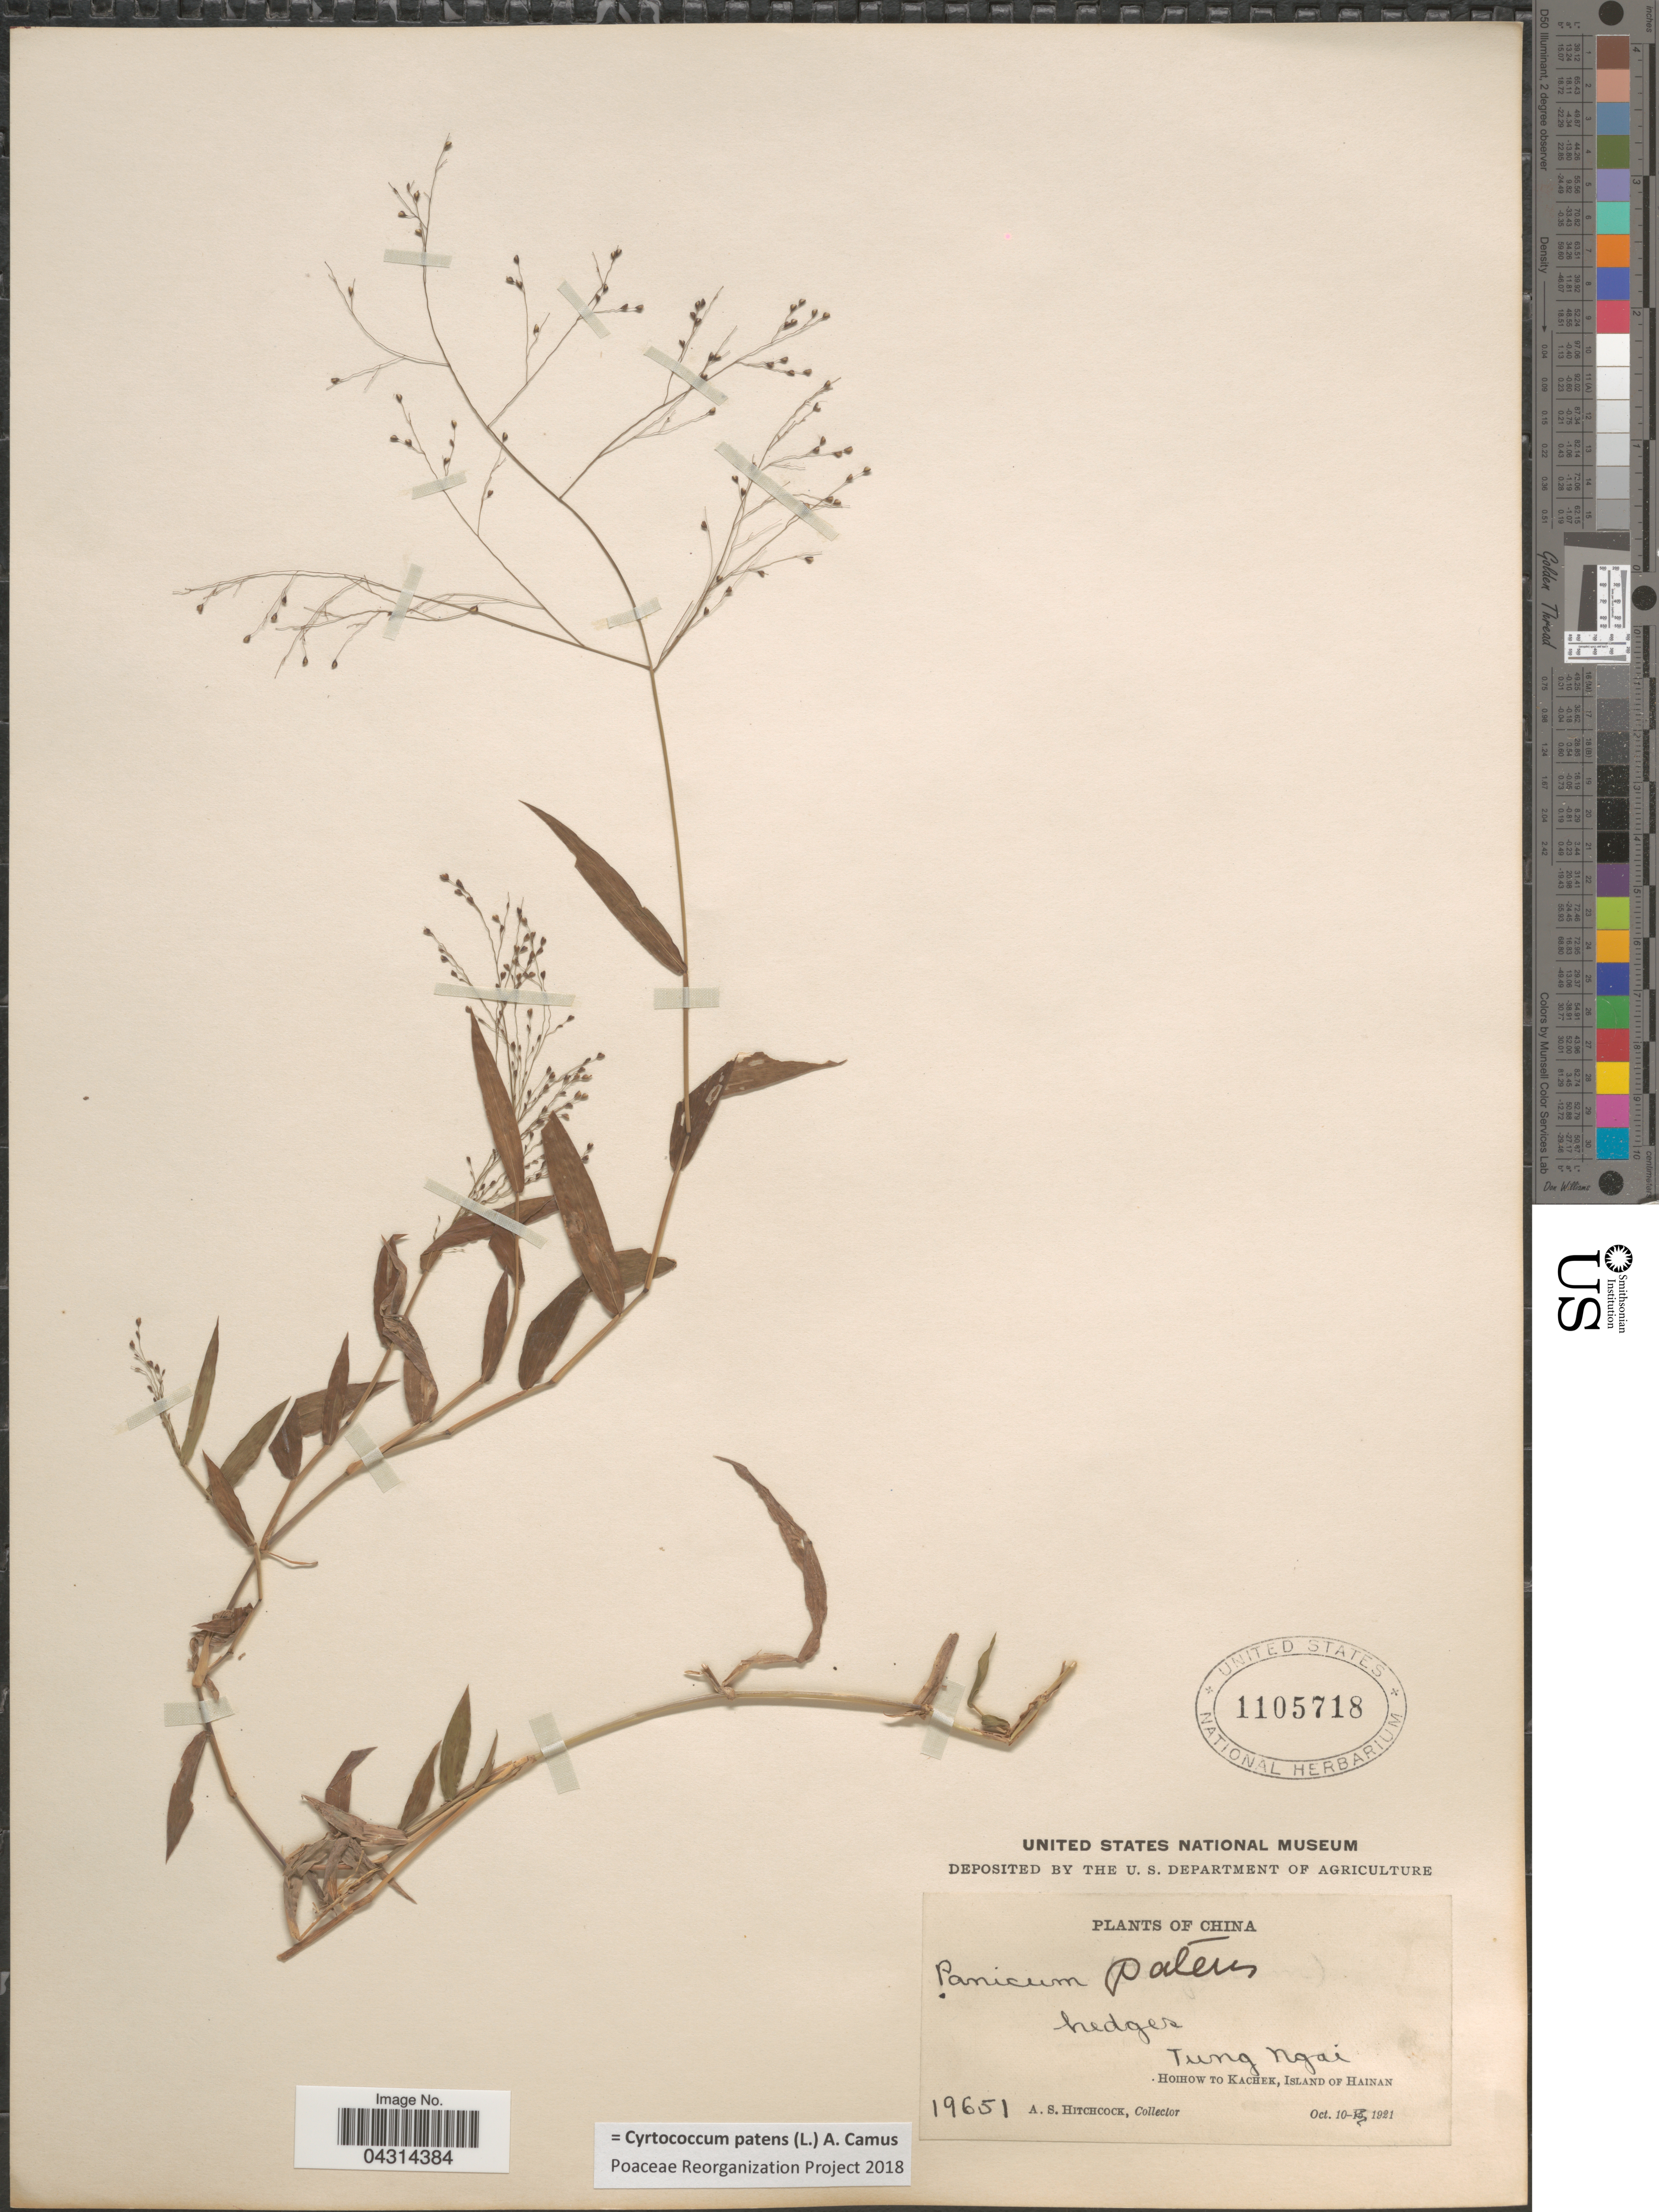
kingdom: Plantae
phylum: Tracheophyta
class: Liliopsida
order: Poales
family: Poaceae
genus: Cyrtococcum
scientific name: Cyrtococcum patens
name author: (L.) A. Camus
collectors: A. S. Hitchcock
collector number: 19651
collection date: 1921-10-10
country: China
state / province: Hainan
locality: Tung Ngai. Hoihow to Kachek, Island of Hainan.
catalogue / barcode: US 1105718